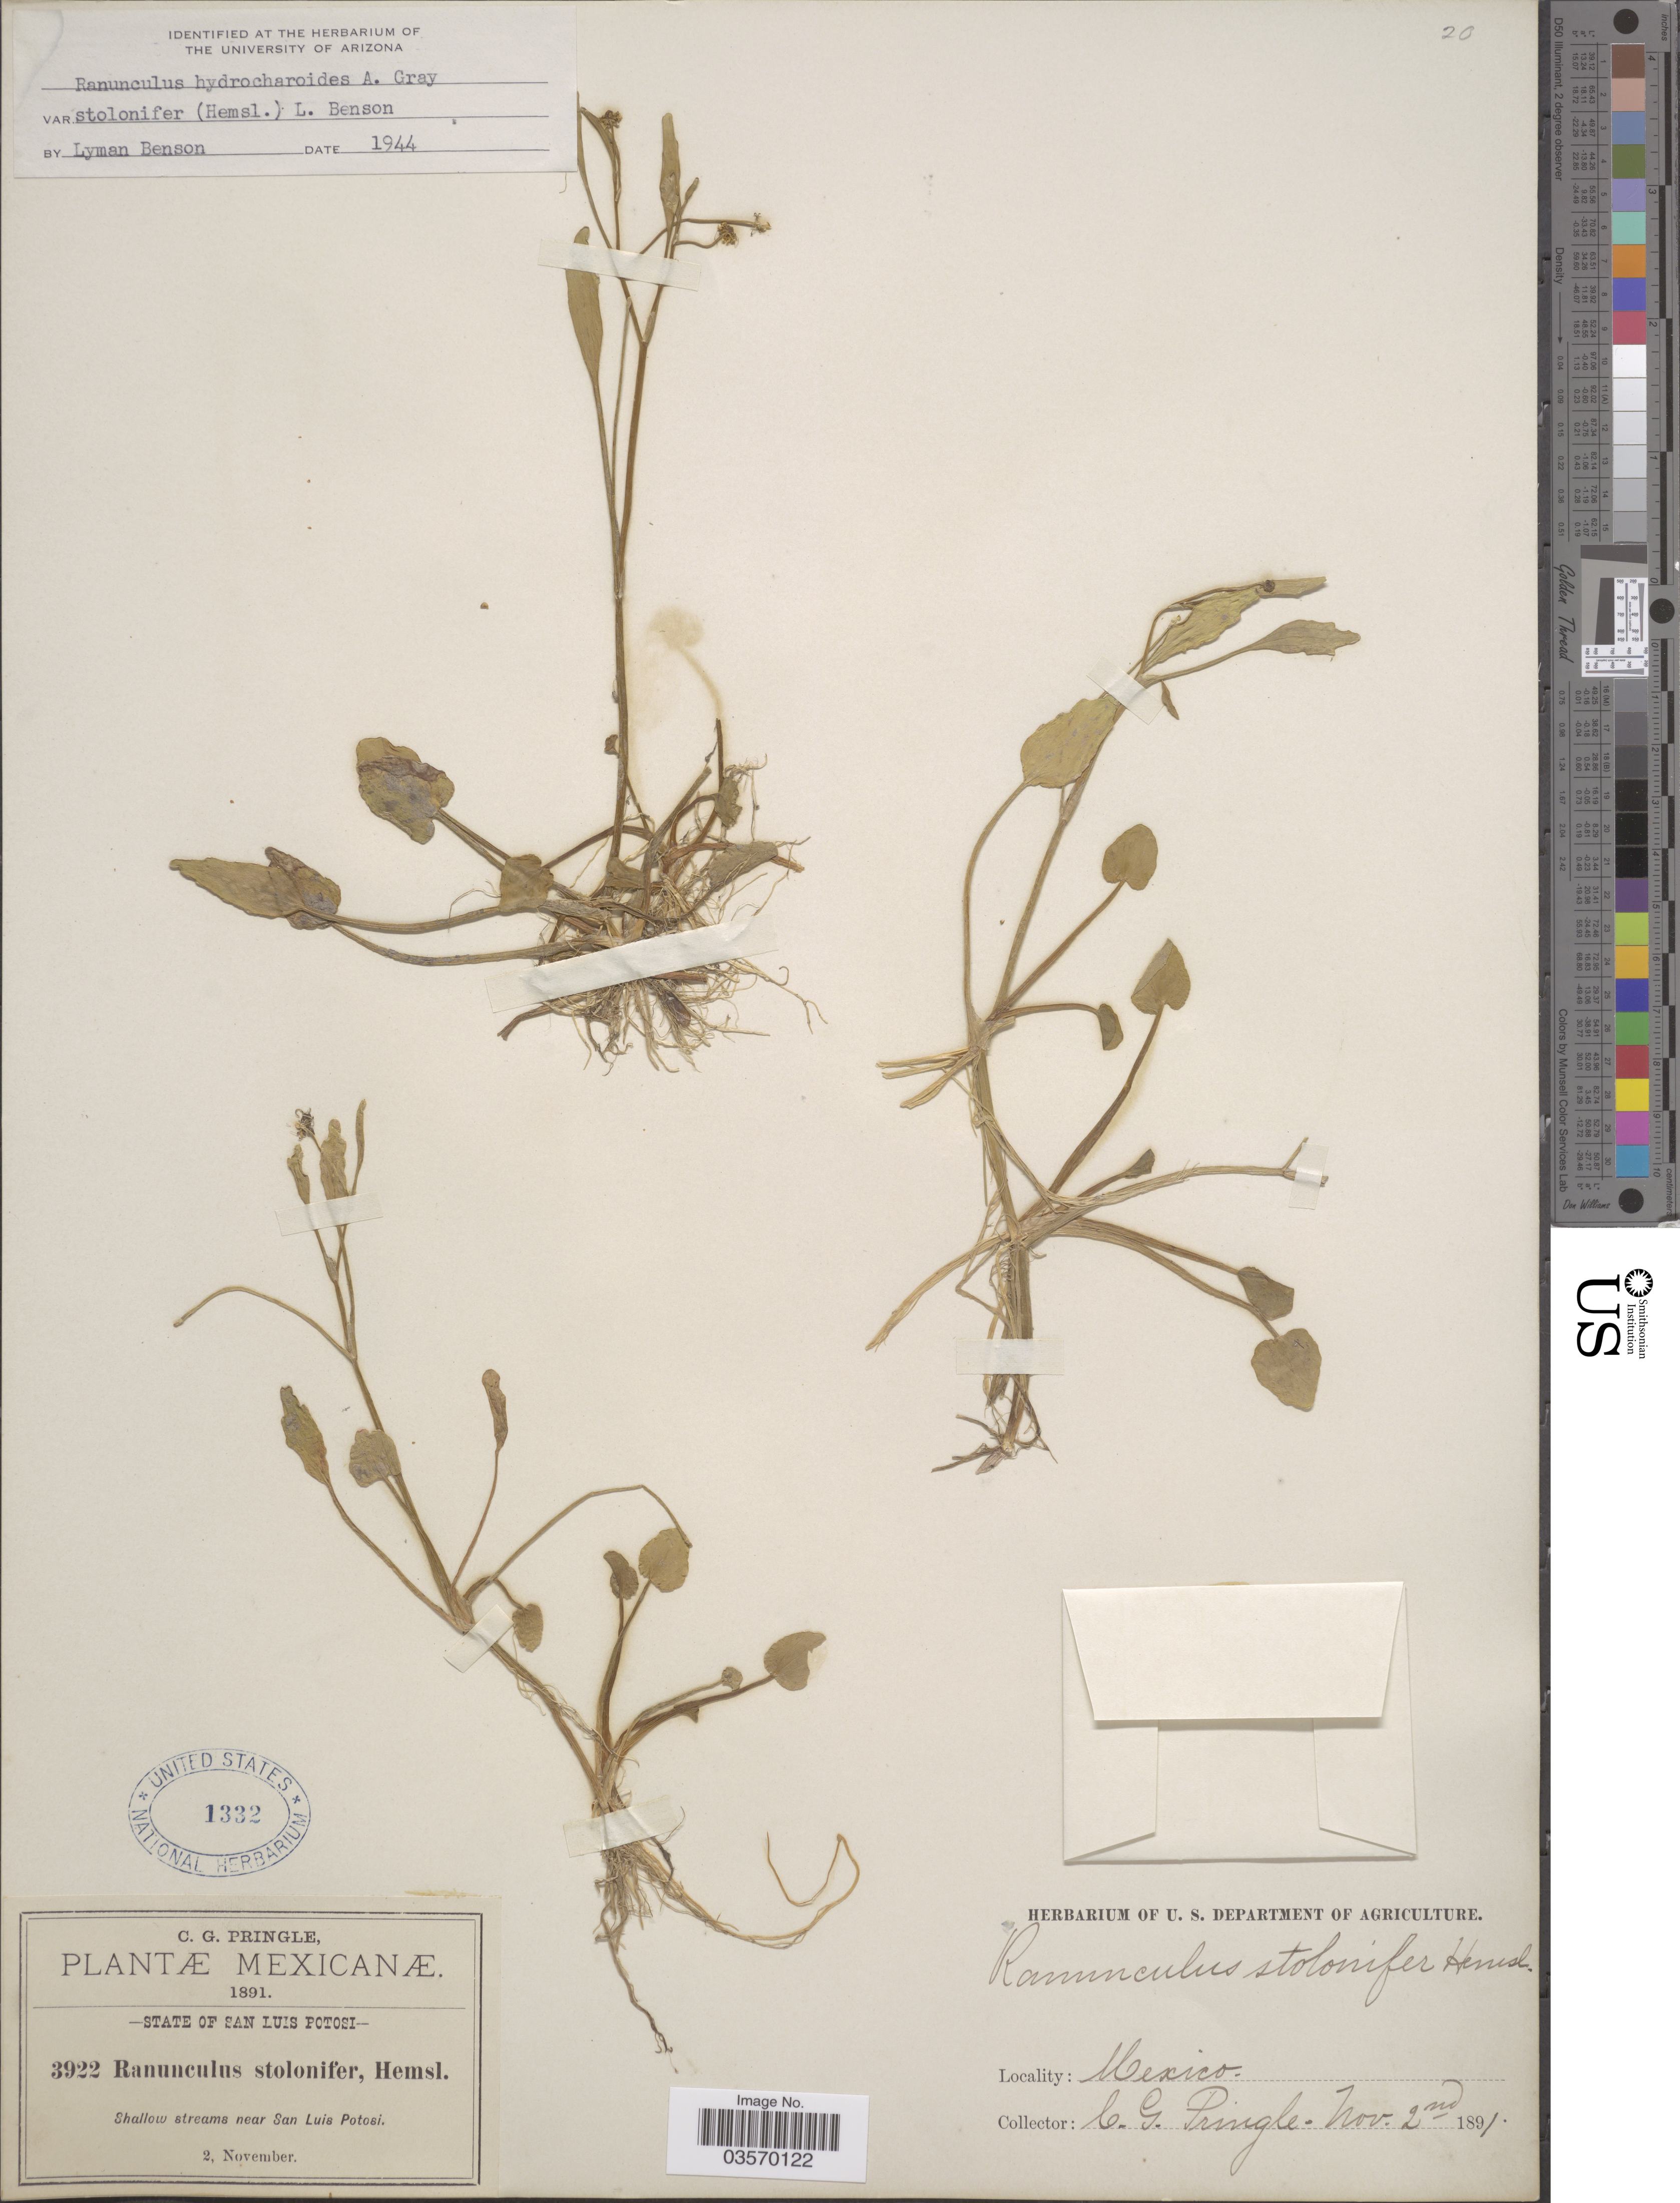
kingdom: Plantae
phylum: Tracheophyta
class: Magnoliopsida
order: Ranunculales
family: Ranunculaceae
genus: Ranunculus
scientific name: Ranunculus hydrocharoides var. stolonifer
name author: A. Gray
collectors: C. G. Pringle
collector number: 3922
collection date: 1891-11-02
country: Mexico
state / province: San Luis Potosí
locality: Shallow streams near San Luis Potosi.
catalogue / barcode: US 1332